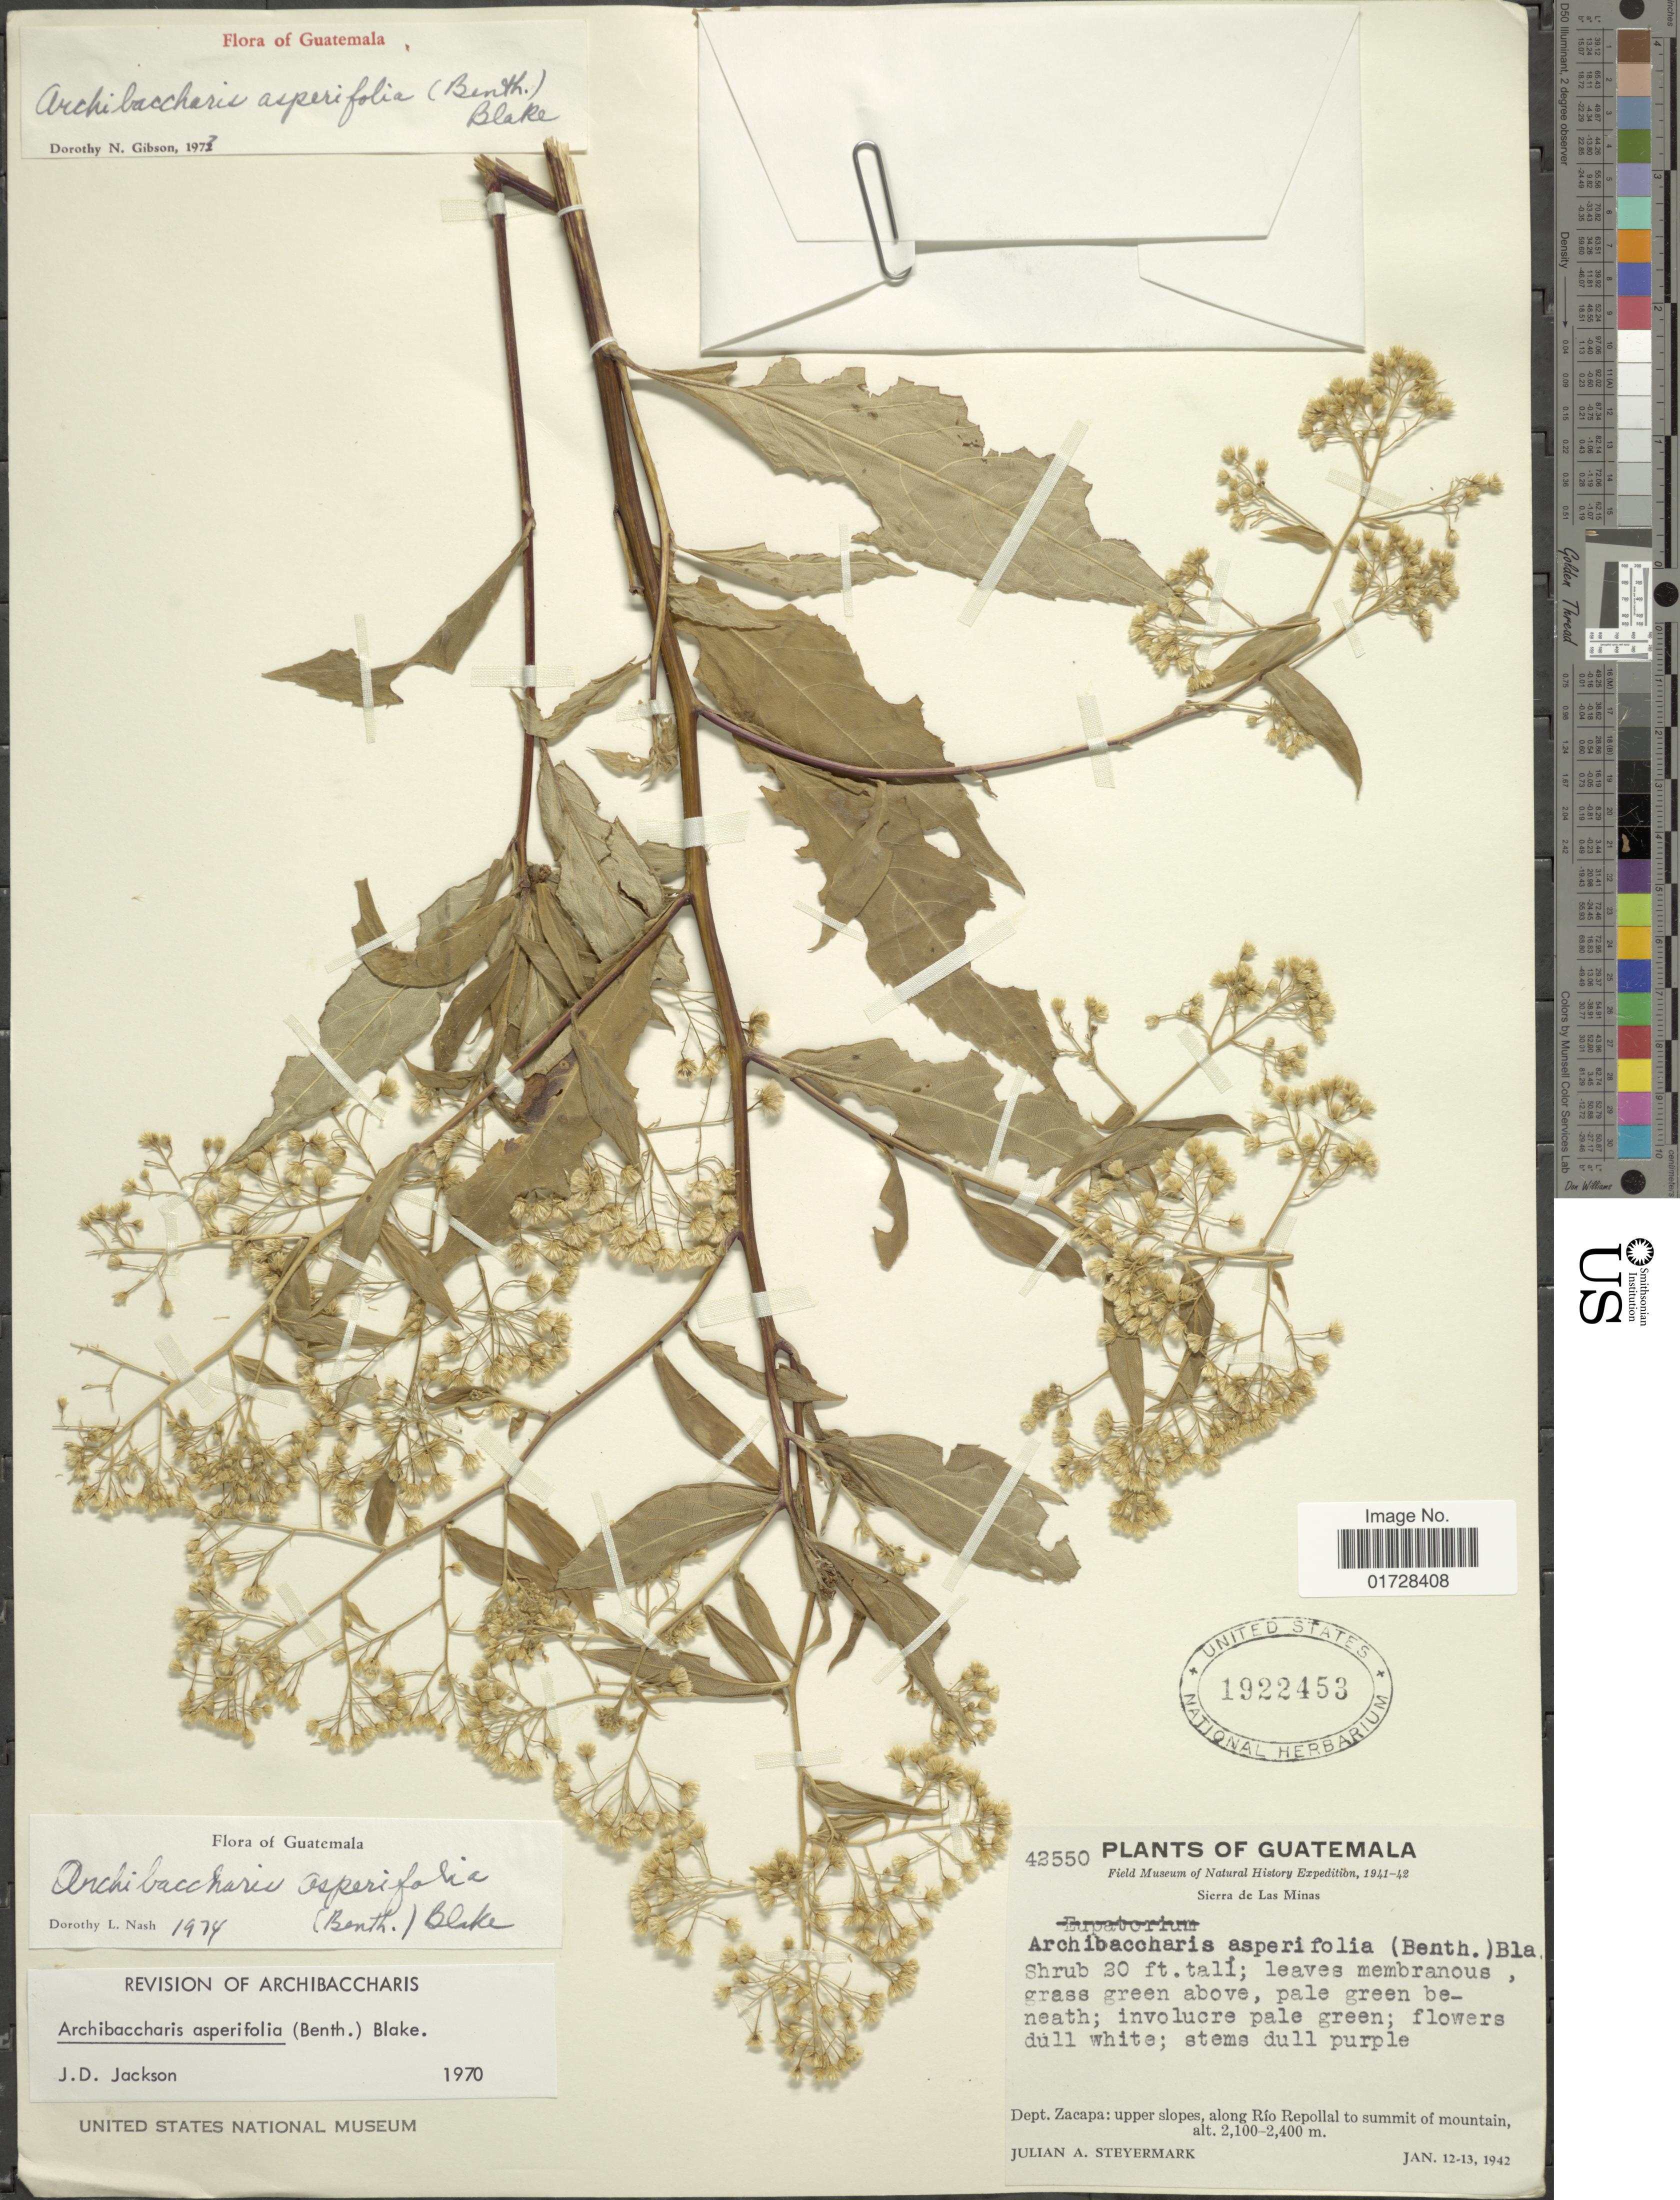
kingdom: Plantae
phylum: Tracheophyta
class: Magnoliopsida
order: Asterales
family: Asteraceae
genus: Archibaccharis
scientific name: Archibaccharis asperifolia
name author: (Benth.) S.F. Blake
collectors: J. Steyermark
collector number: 42550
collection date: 1942-01-12/1942-01-13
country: Guatemala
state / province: Zacapa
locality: Sierra de Las Minas, along Rio Repollal to summit of mountain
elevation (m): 2100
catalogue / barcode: US 1922453